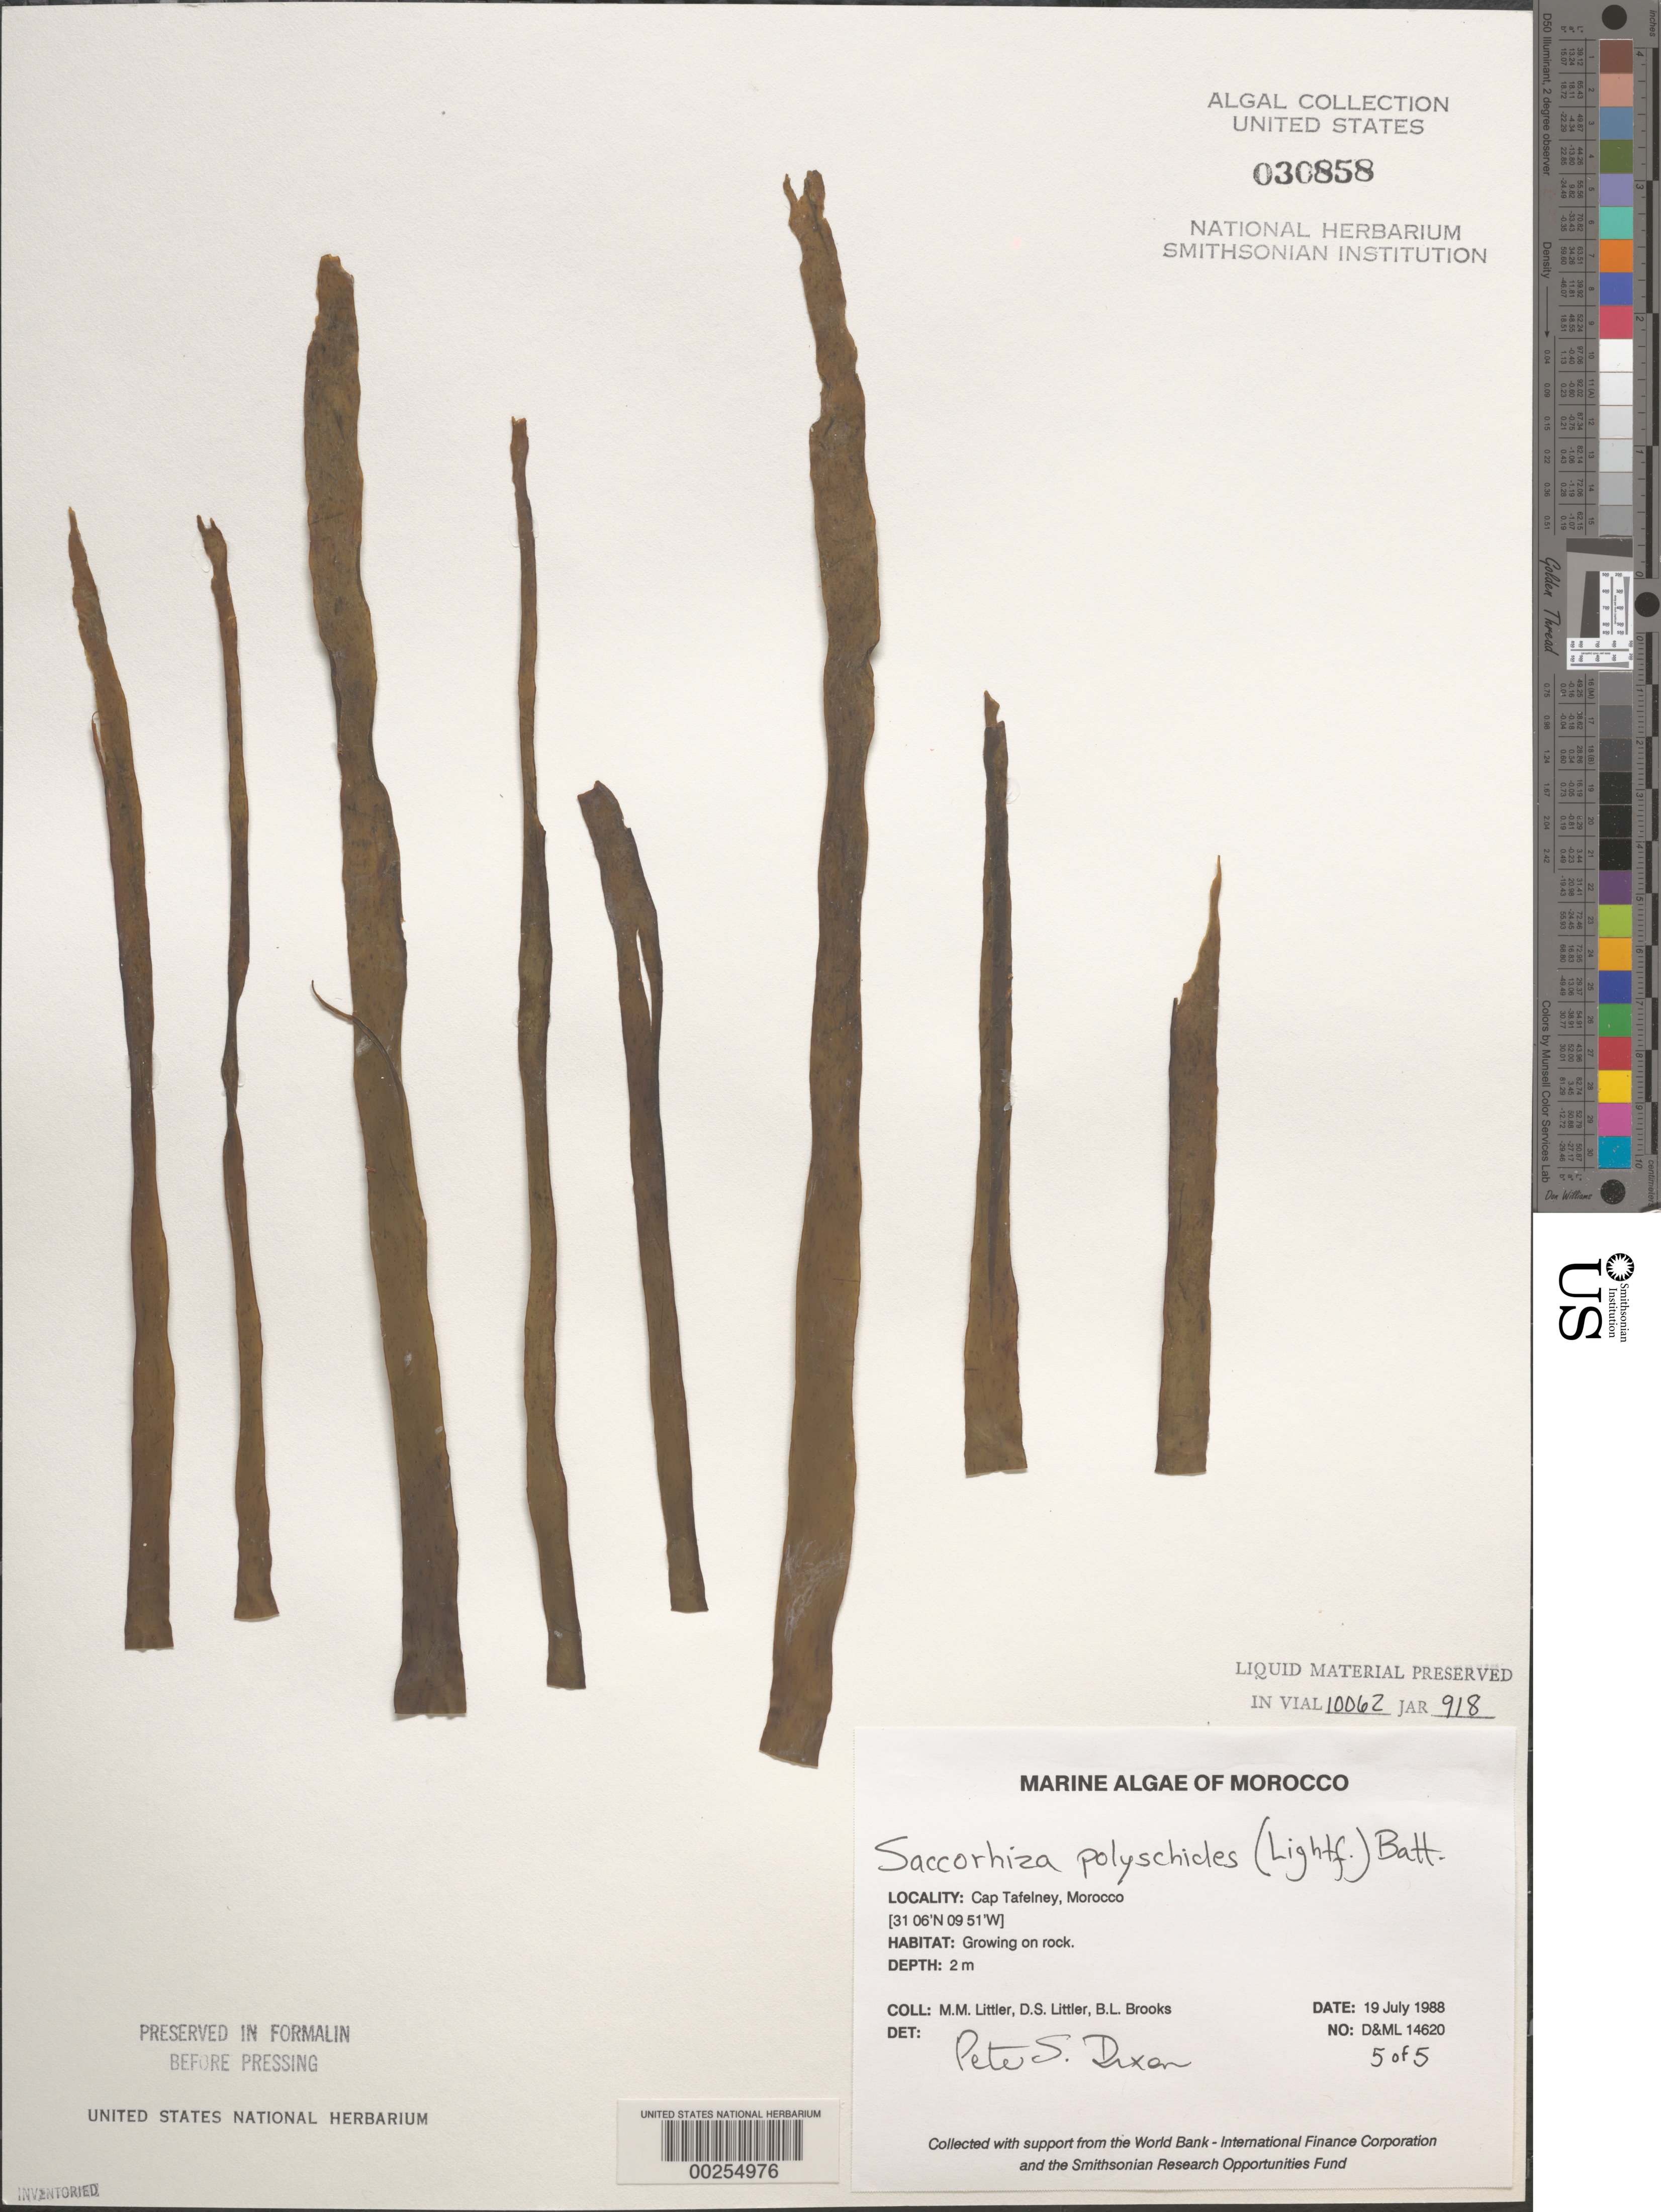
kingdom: Chromista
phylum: Foraminifera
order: Astrorhizida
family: Hyperamminidae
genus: Saccorhiza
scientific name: Saccorhiza polyschides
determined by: Dixon, P. S.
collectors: M. M. Littler, D. S. Littler & B. Brooks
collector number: D&ML 14620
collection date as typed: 19 Jul 1988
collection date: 1988-07-19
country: Morocco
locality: Cap Tafelney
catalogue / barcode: US 30858